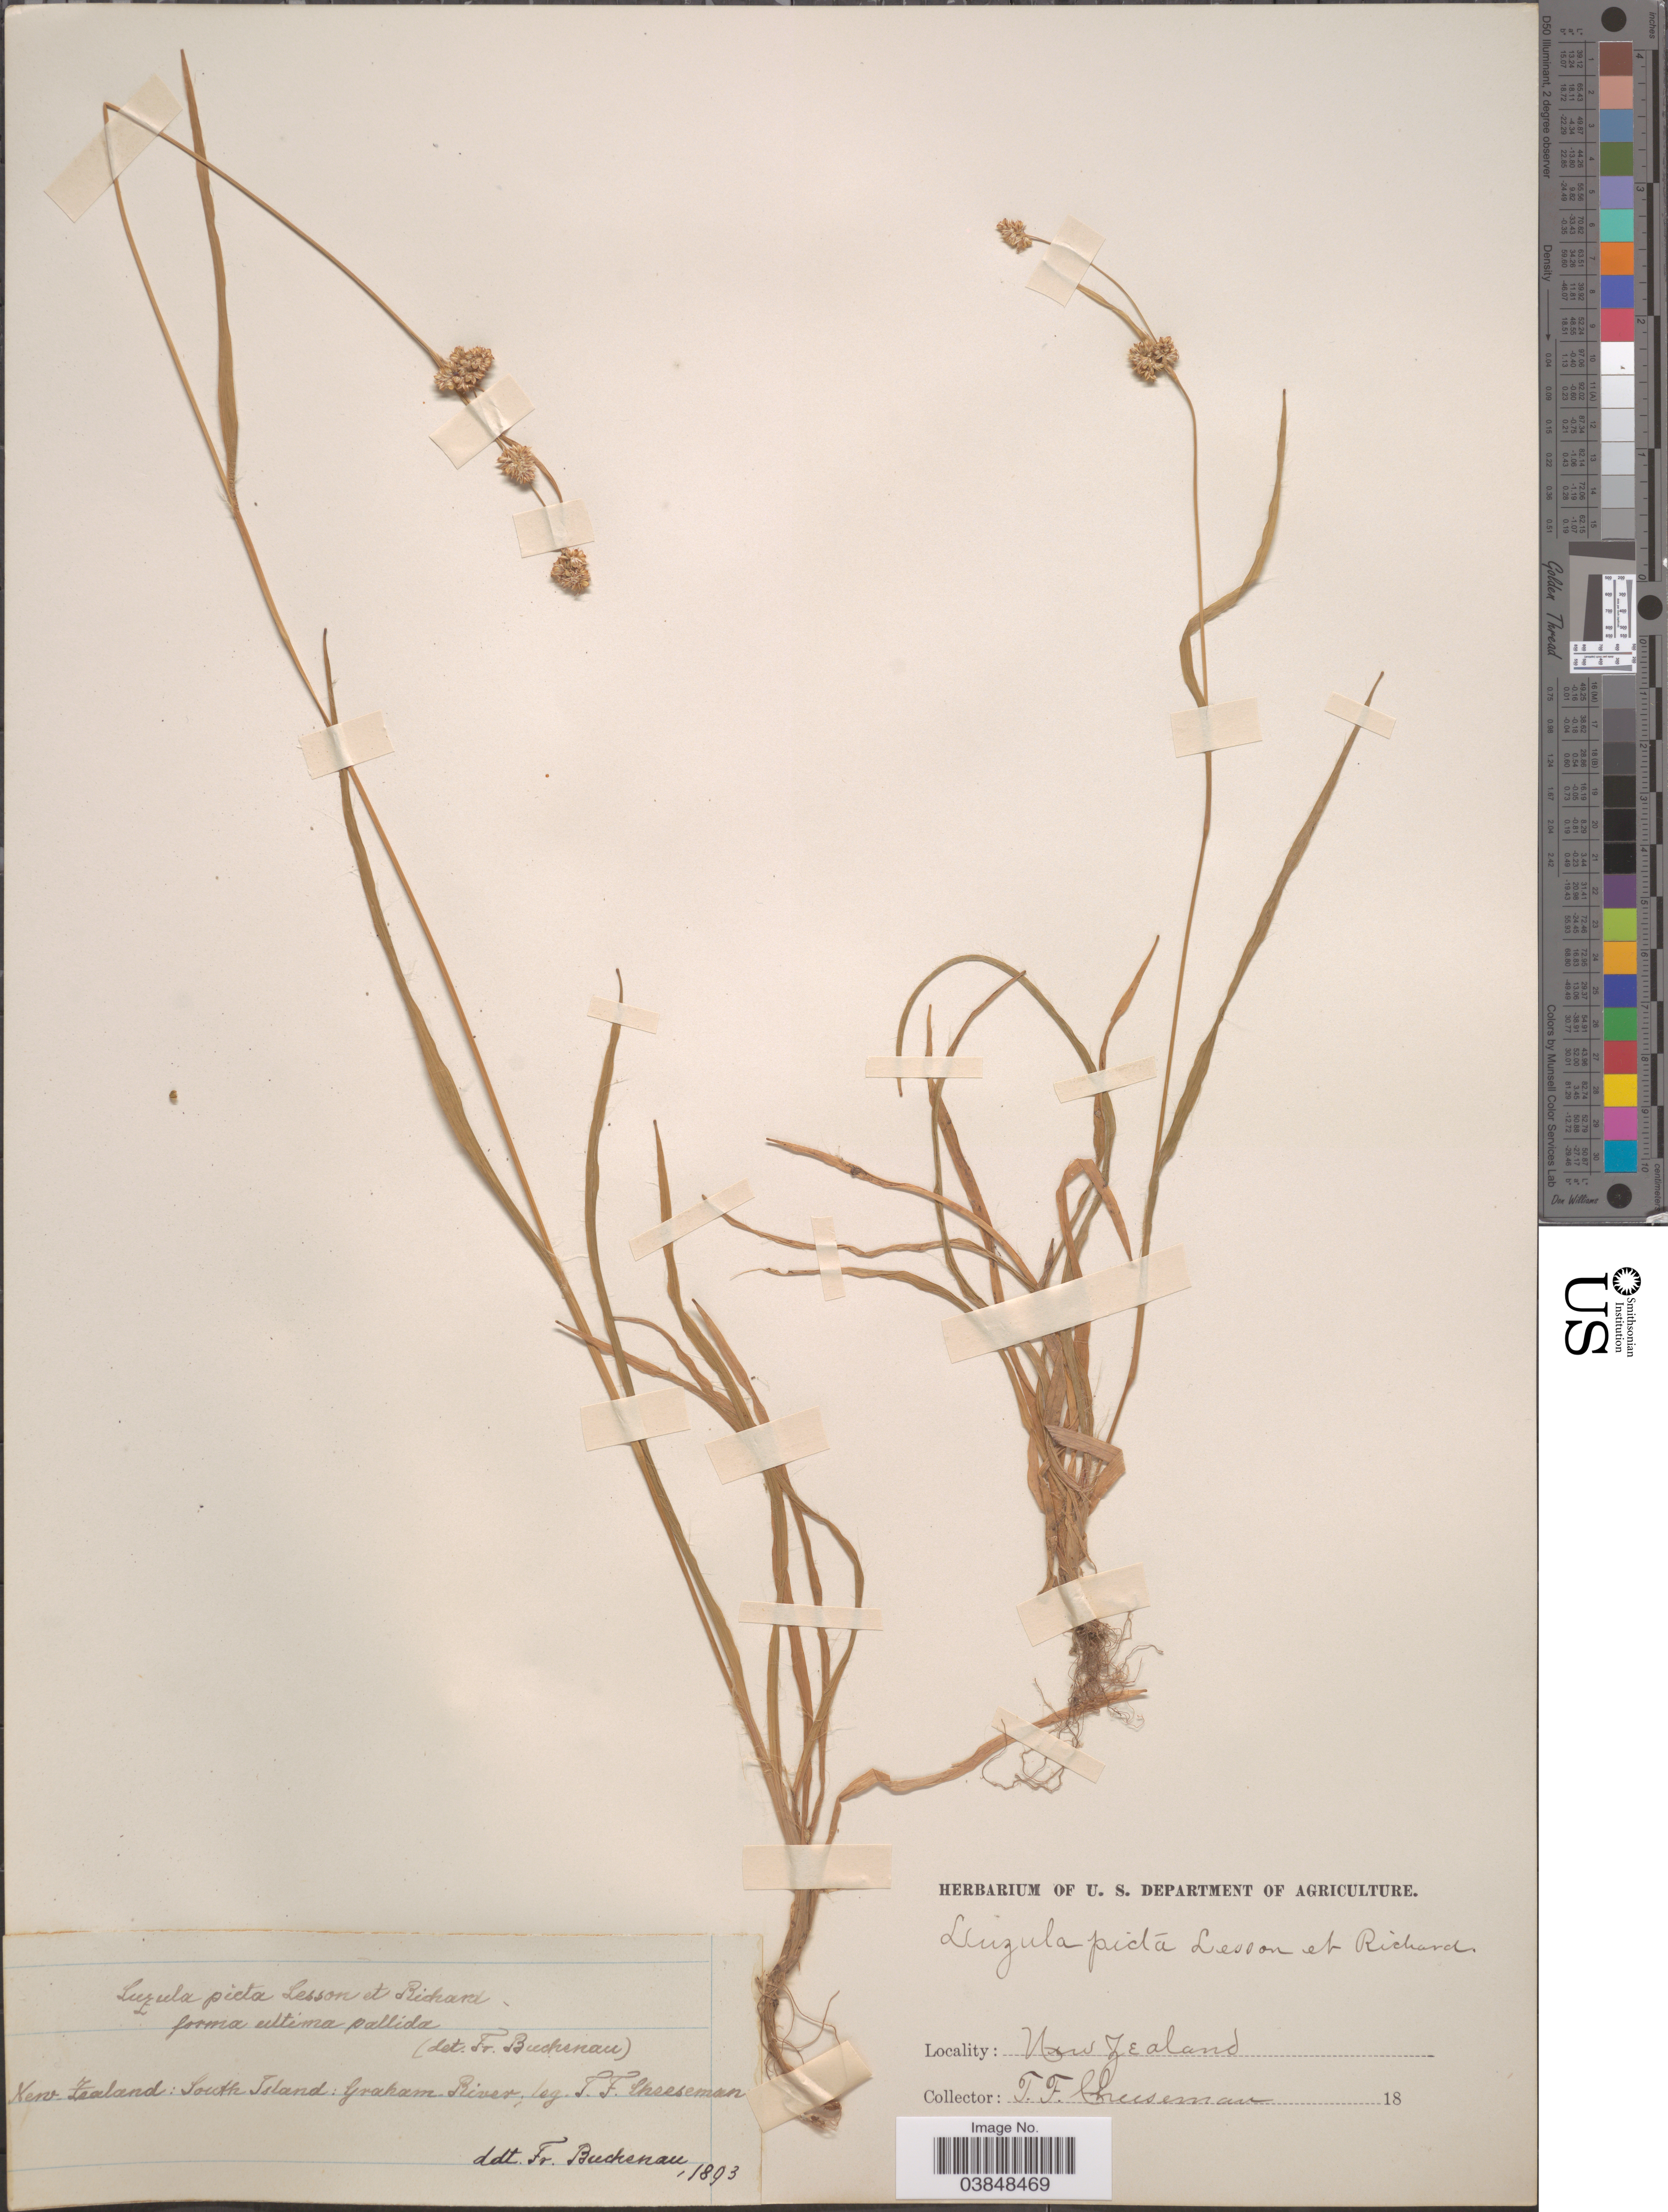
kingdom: Plantae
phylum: Tracheophyta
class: Liliopsida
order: Poales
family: Juncaceae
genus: Luzula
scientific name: Luzula campestris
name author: (L.) DC.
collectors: T. F. Cheeseman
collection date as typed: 18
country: New Zealand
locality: South Island: Graham River.